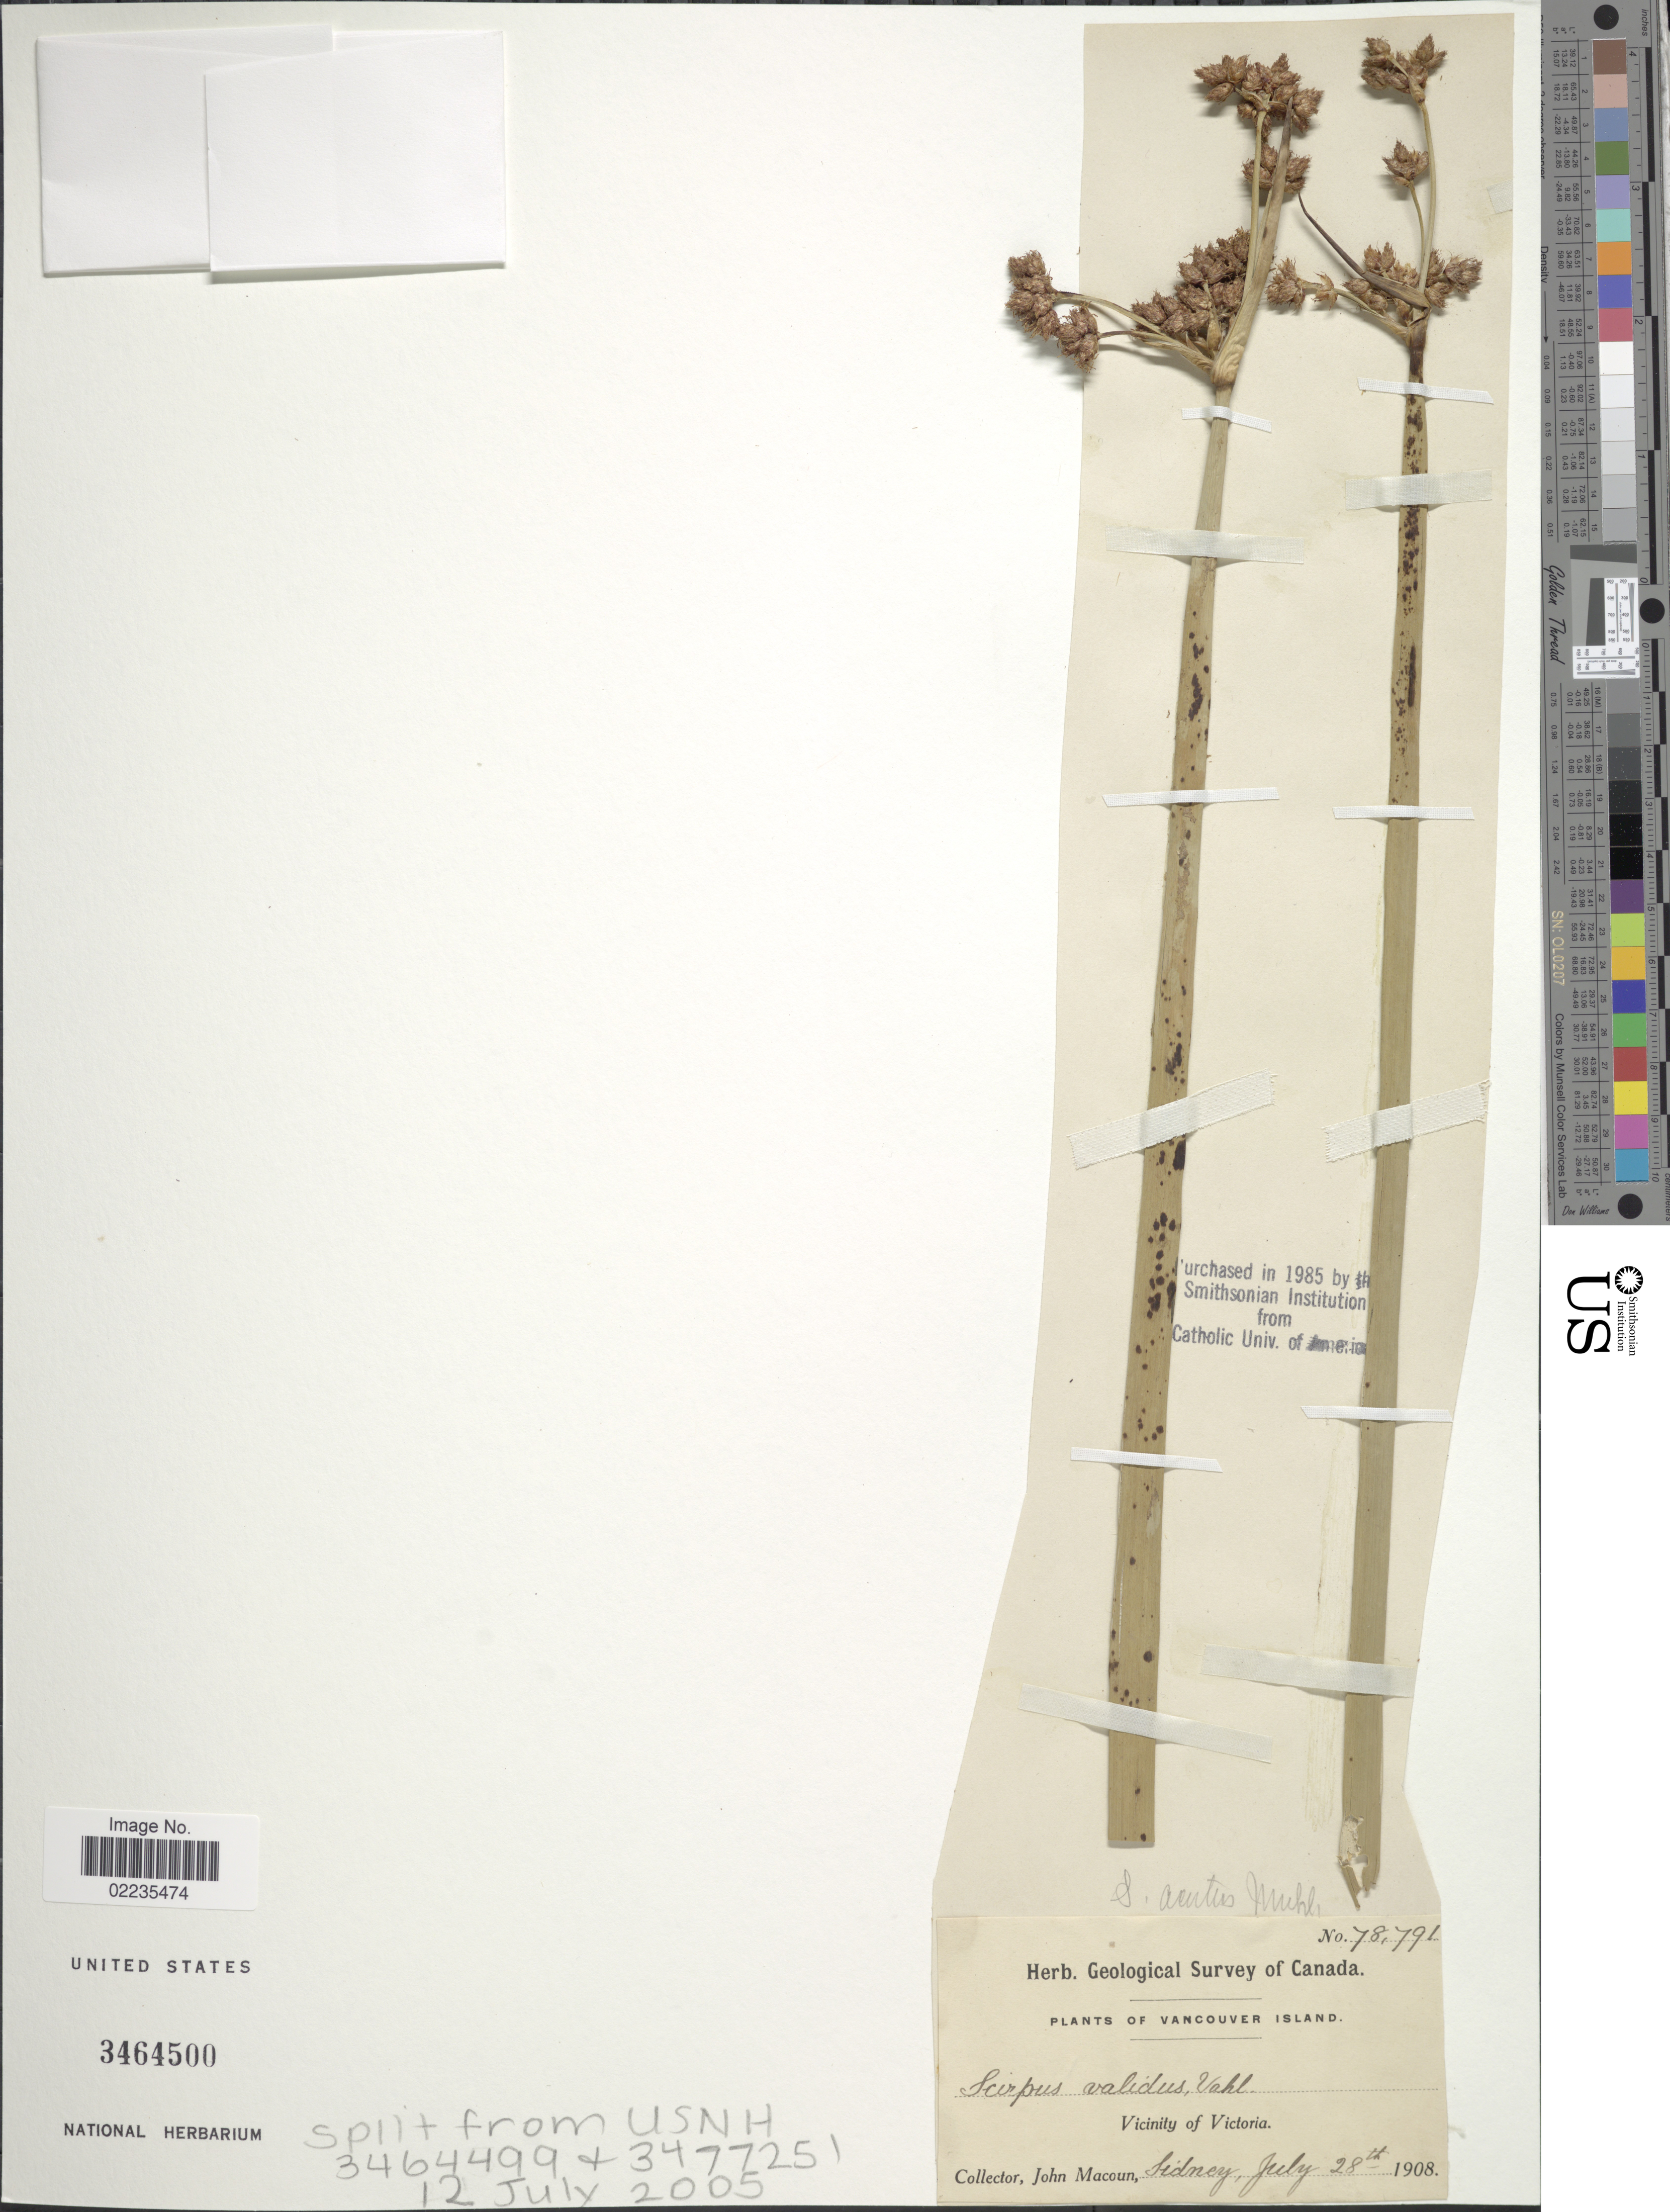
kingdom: Plantae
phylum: Tracheophyta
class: Liliopsida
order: Poales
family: Cyperaceae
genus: Schoenoplectus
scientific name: Schoenoplectus acutus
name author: (Muhl. ex Bigelow) Á. Löve & D. Löve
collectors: J. Macoun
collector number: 78791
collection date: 1908-07-28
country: Canada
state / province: British Columbia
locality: Vancouver Island, Vicinity of Victoria, Sidney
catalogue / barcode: US 3464500